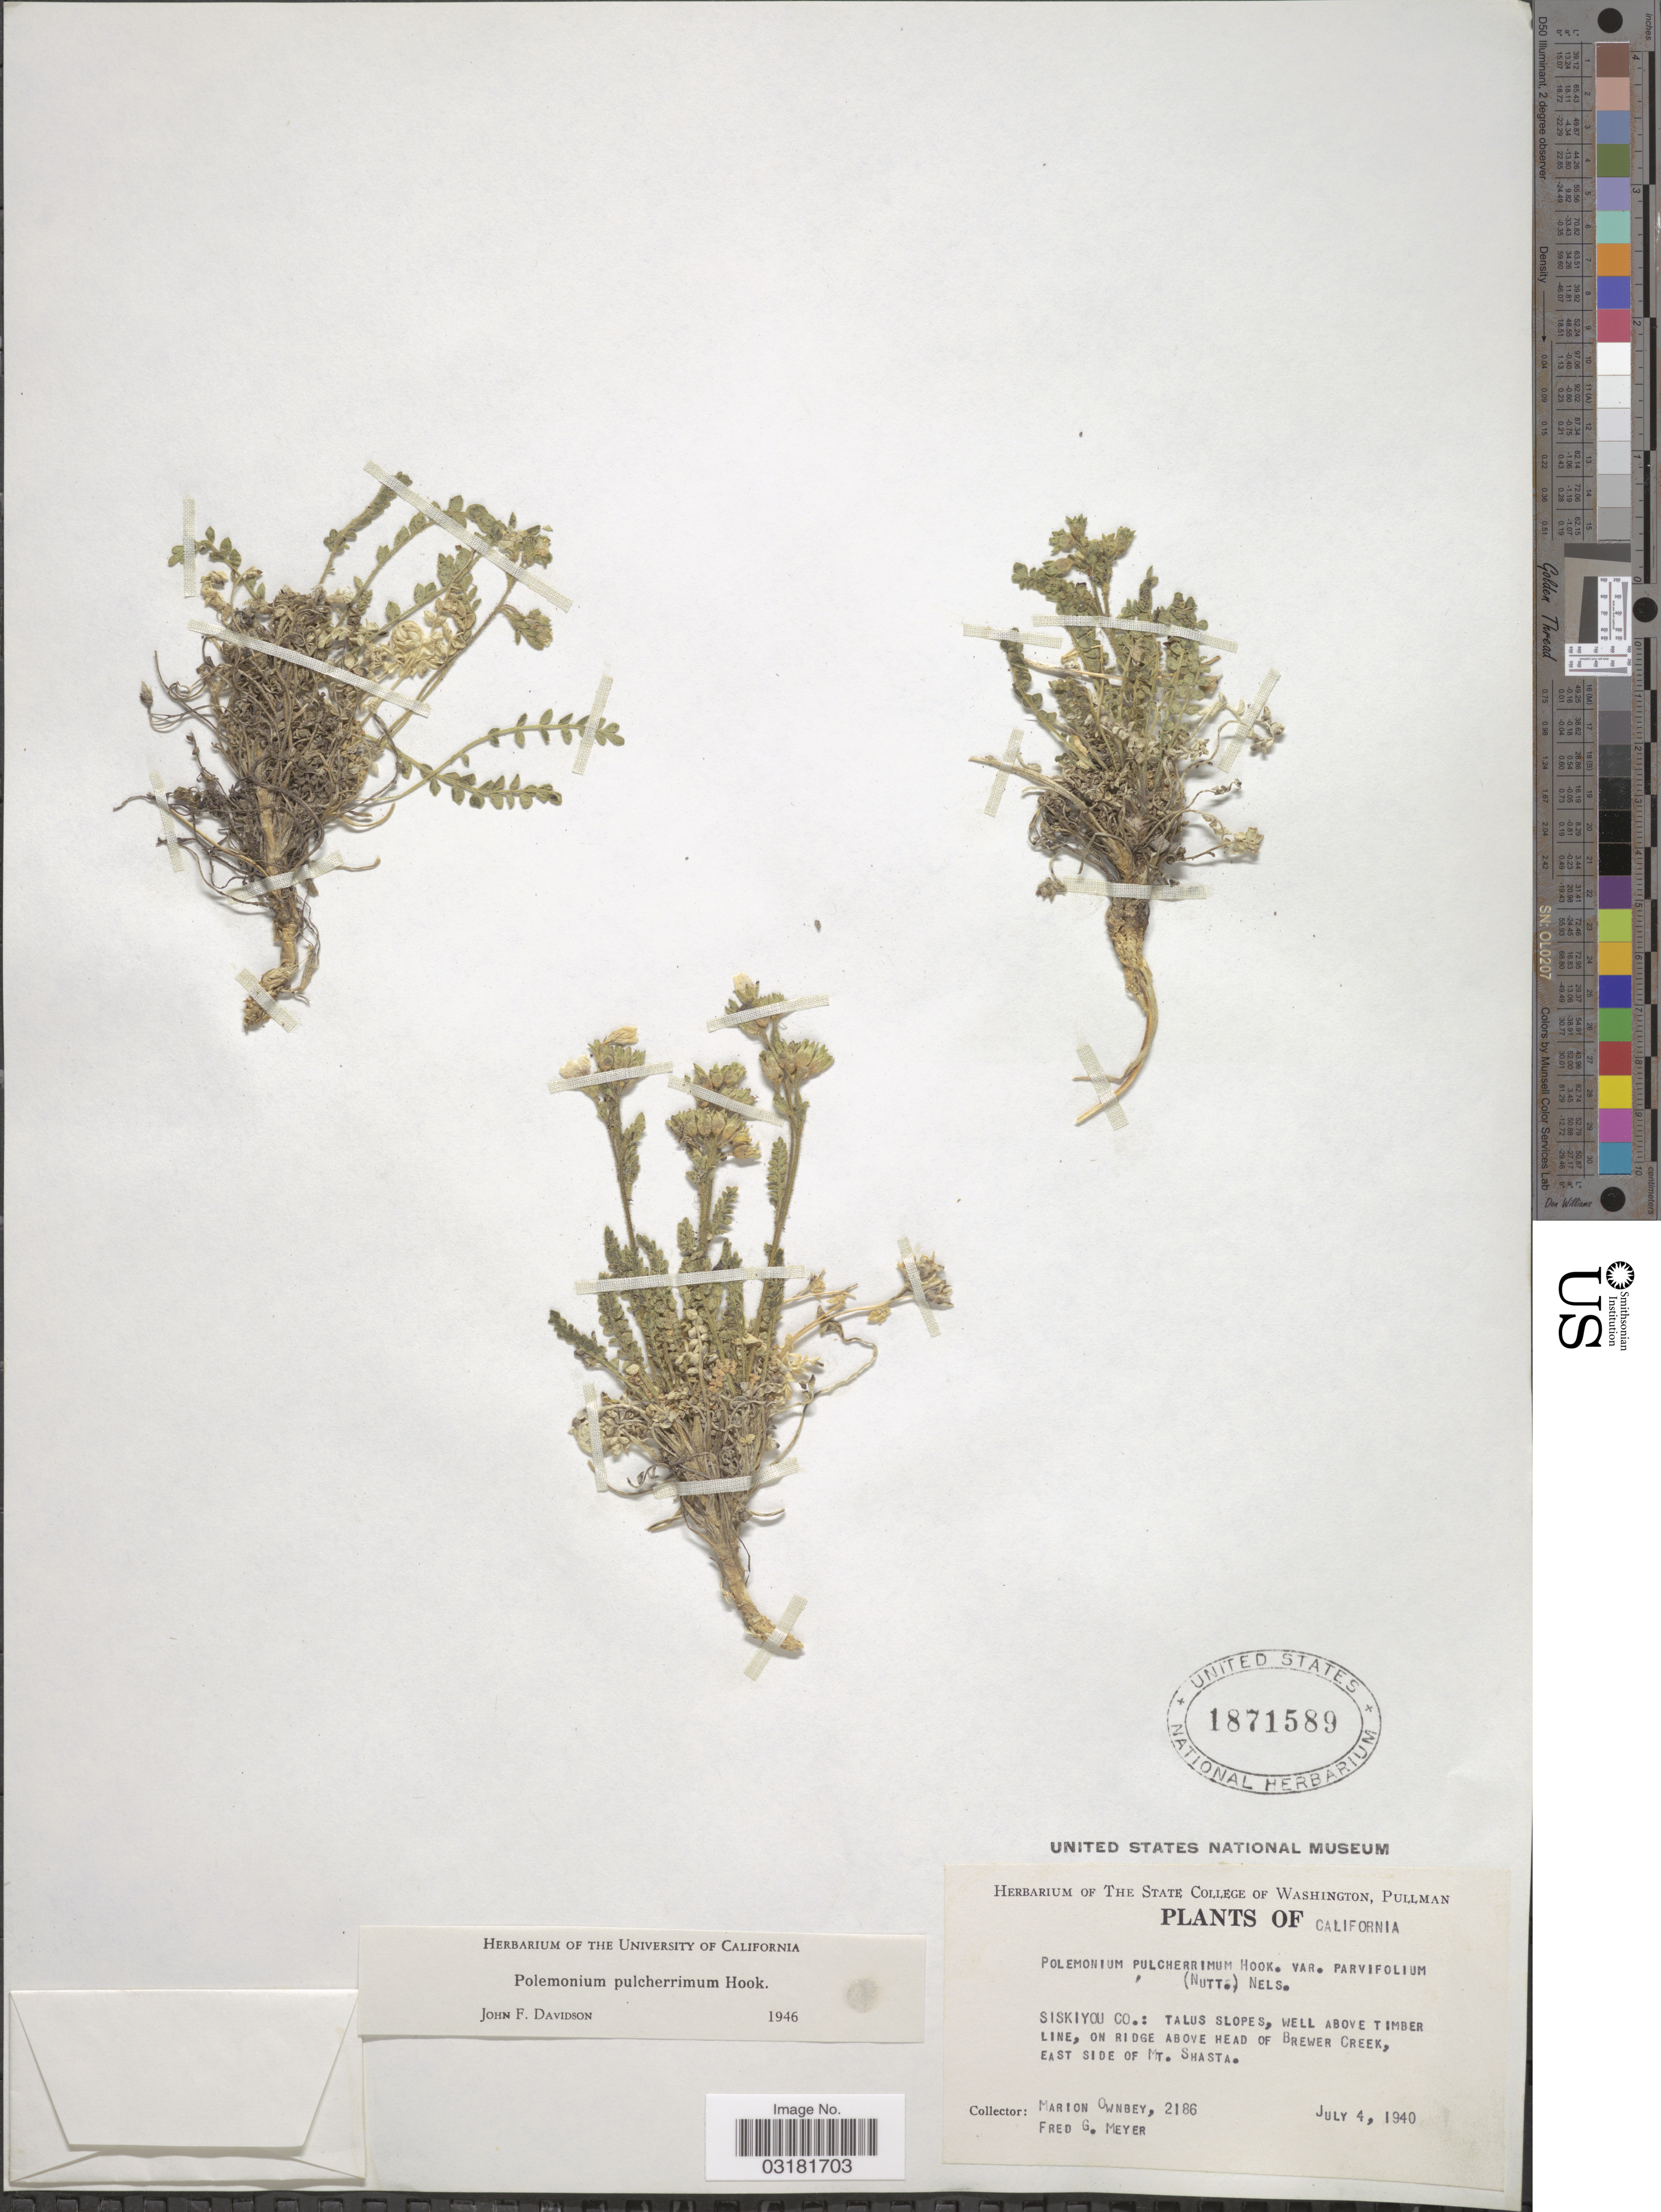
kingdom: Plantae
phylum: Tracheophyta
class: Magnoliopsida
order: Ericales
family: Polemoniaceae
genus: Polemonium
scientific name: Polemonium pulcherrimum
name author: Hook.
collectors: M. Ownbey & F. G. Meyer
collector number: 2186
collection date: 1940-07-04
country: United States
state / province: California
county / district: Siskiyou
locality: Siskiyou Co.: Talus slopes, well above Timber Line, on ridge above Head of Brewer Creek, East side of Mt. Shasta.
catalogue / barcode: US 1871589